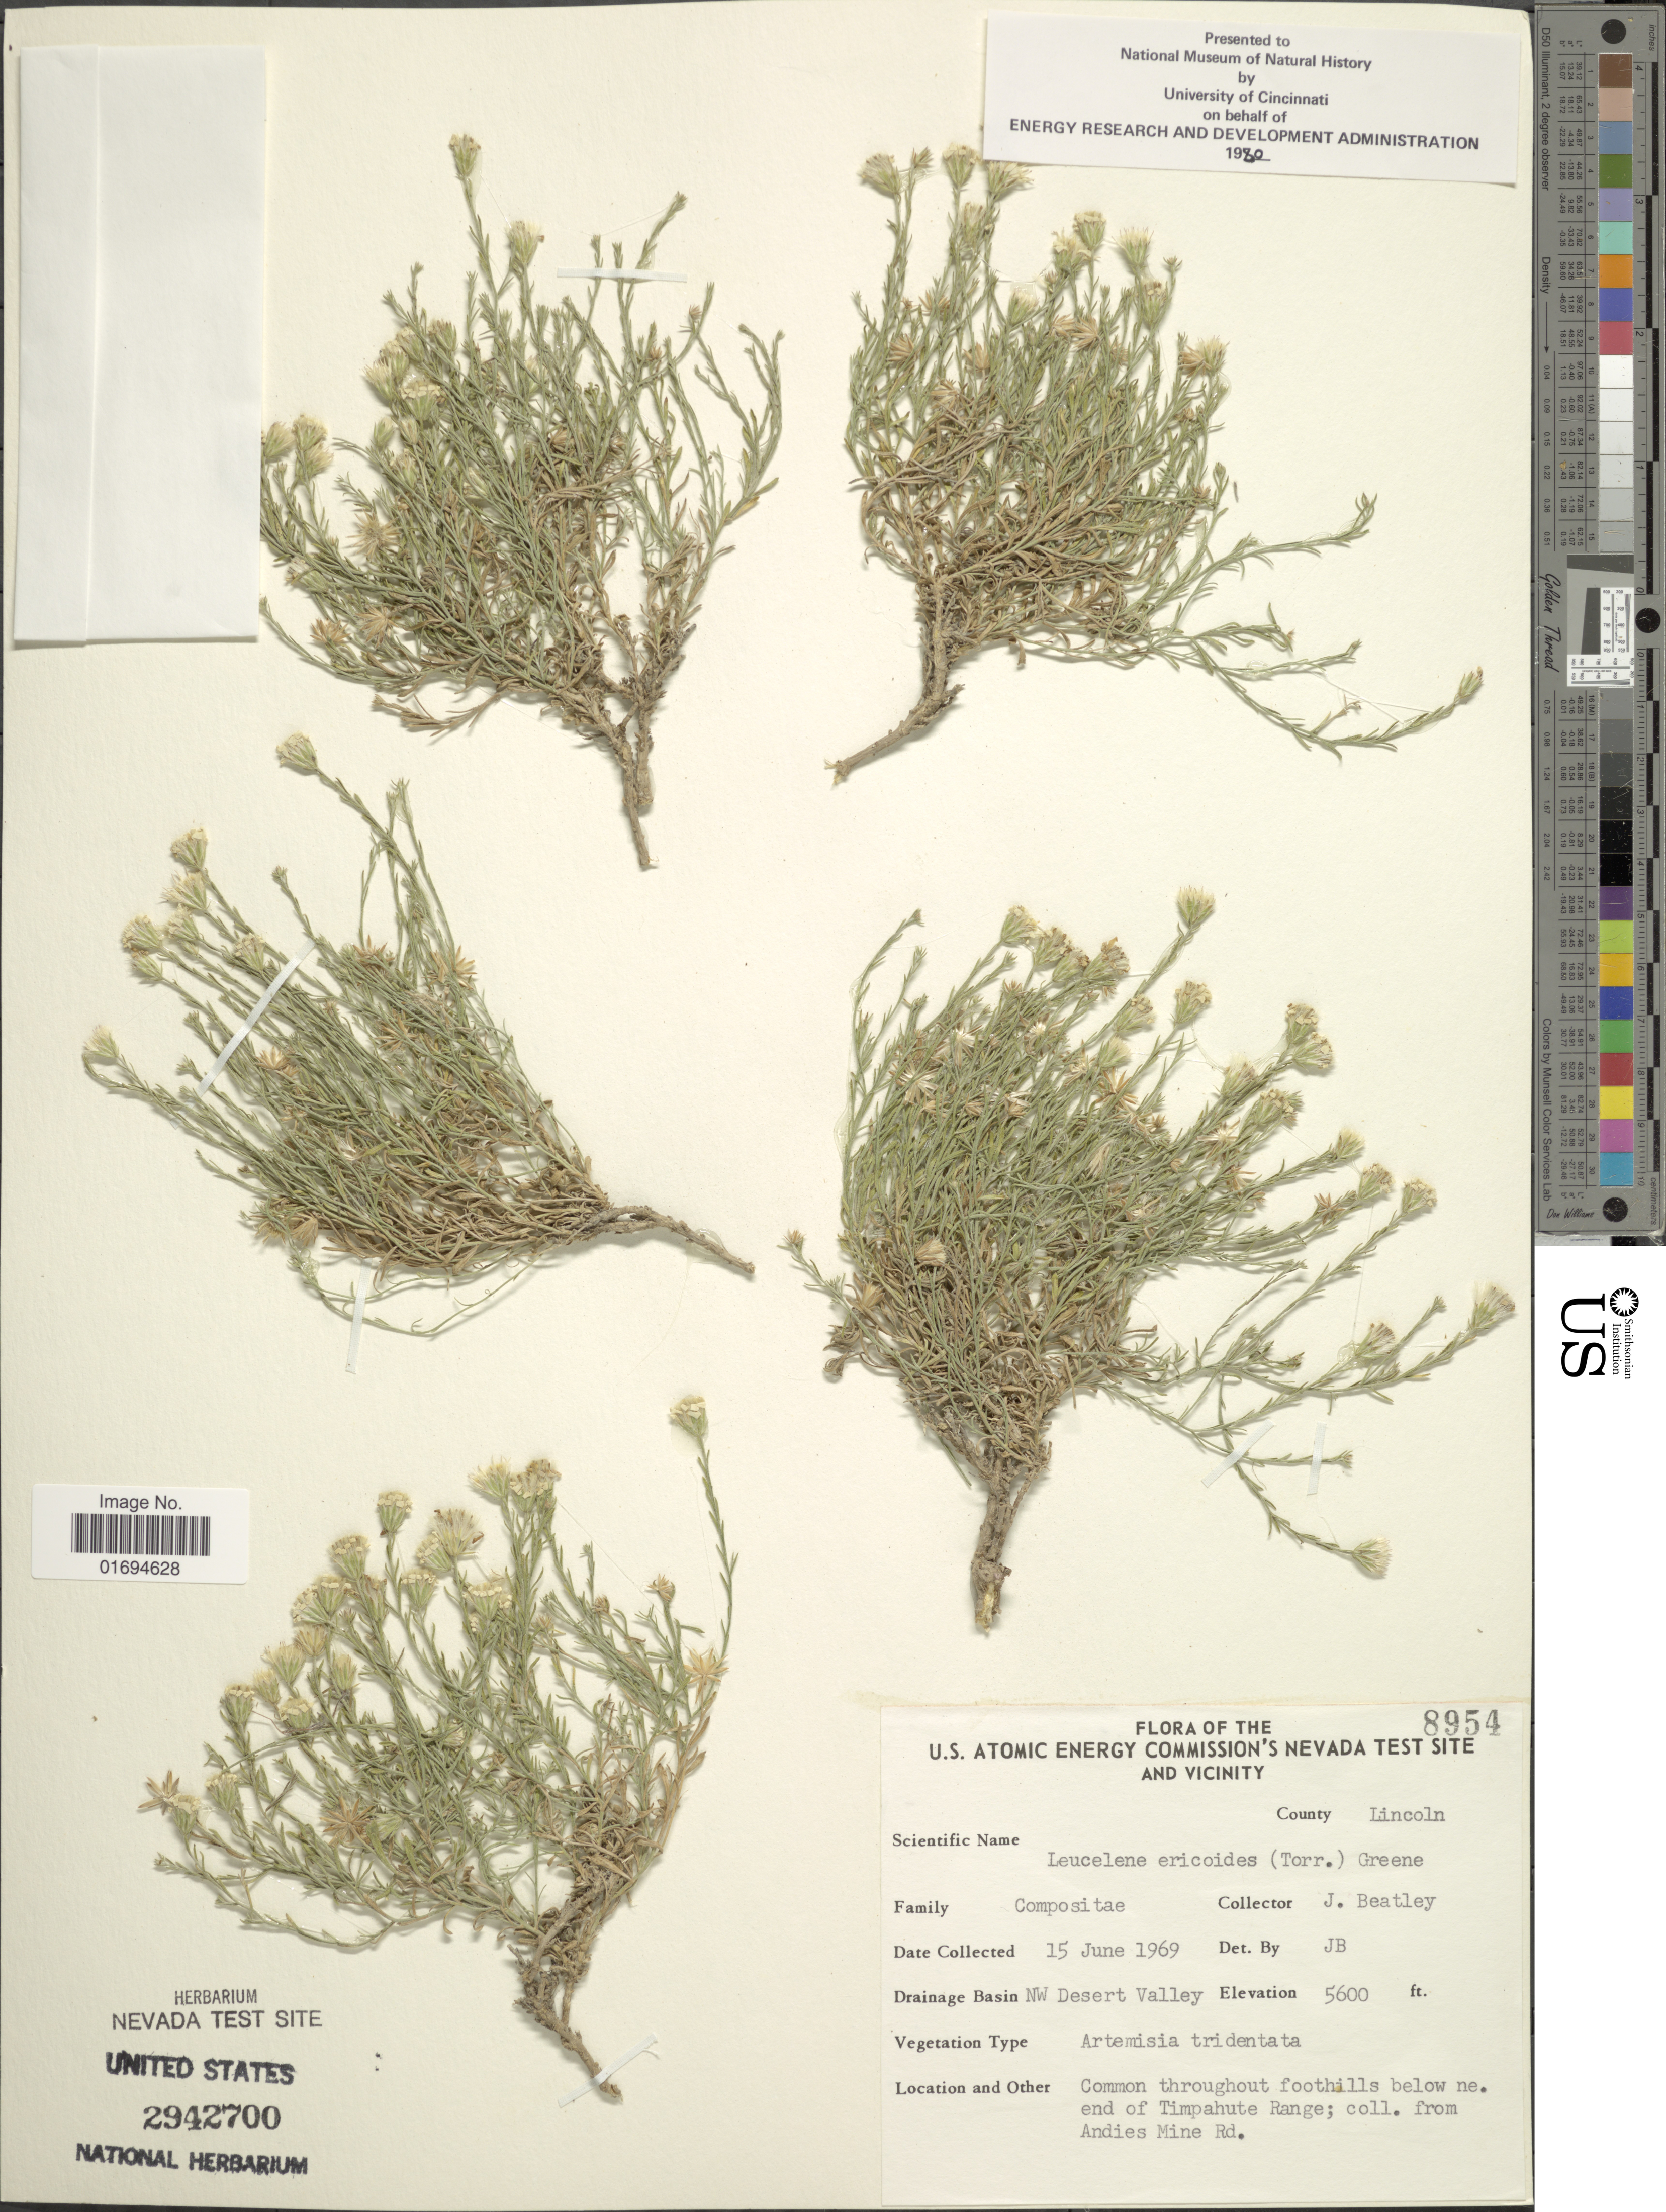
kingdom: Plantae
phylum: Tracheophyta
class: Magnoliopsida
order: Asterales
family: Asteraceae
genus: Chaetopappa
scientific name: Chaetopappa ericoides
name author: (Torr.) G.L. Nesom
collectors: J. C. Beatley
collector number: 8954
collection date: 1969-06-15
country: United States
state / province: Nevada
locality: U.S. Atomic Energy Commission's Nevada Test site and vicinity, County Lincoln, Drainage Basin: NW Desert Valley. Common throughout foothills below ne. end of Timpahute Range, from Andies Mine Rd.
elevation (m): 1707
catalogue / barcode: US 2942700